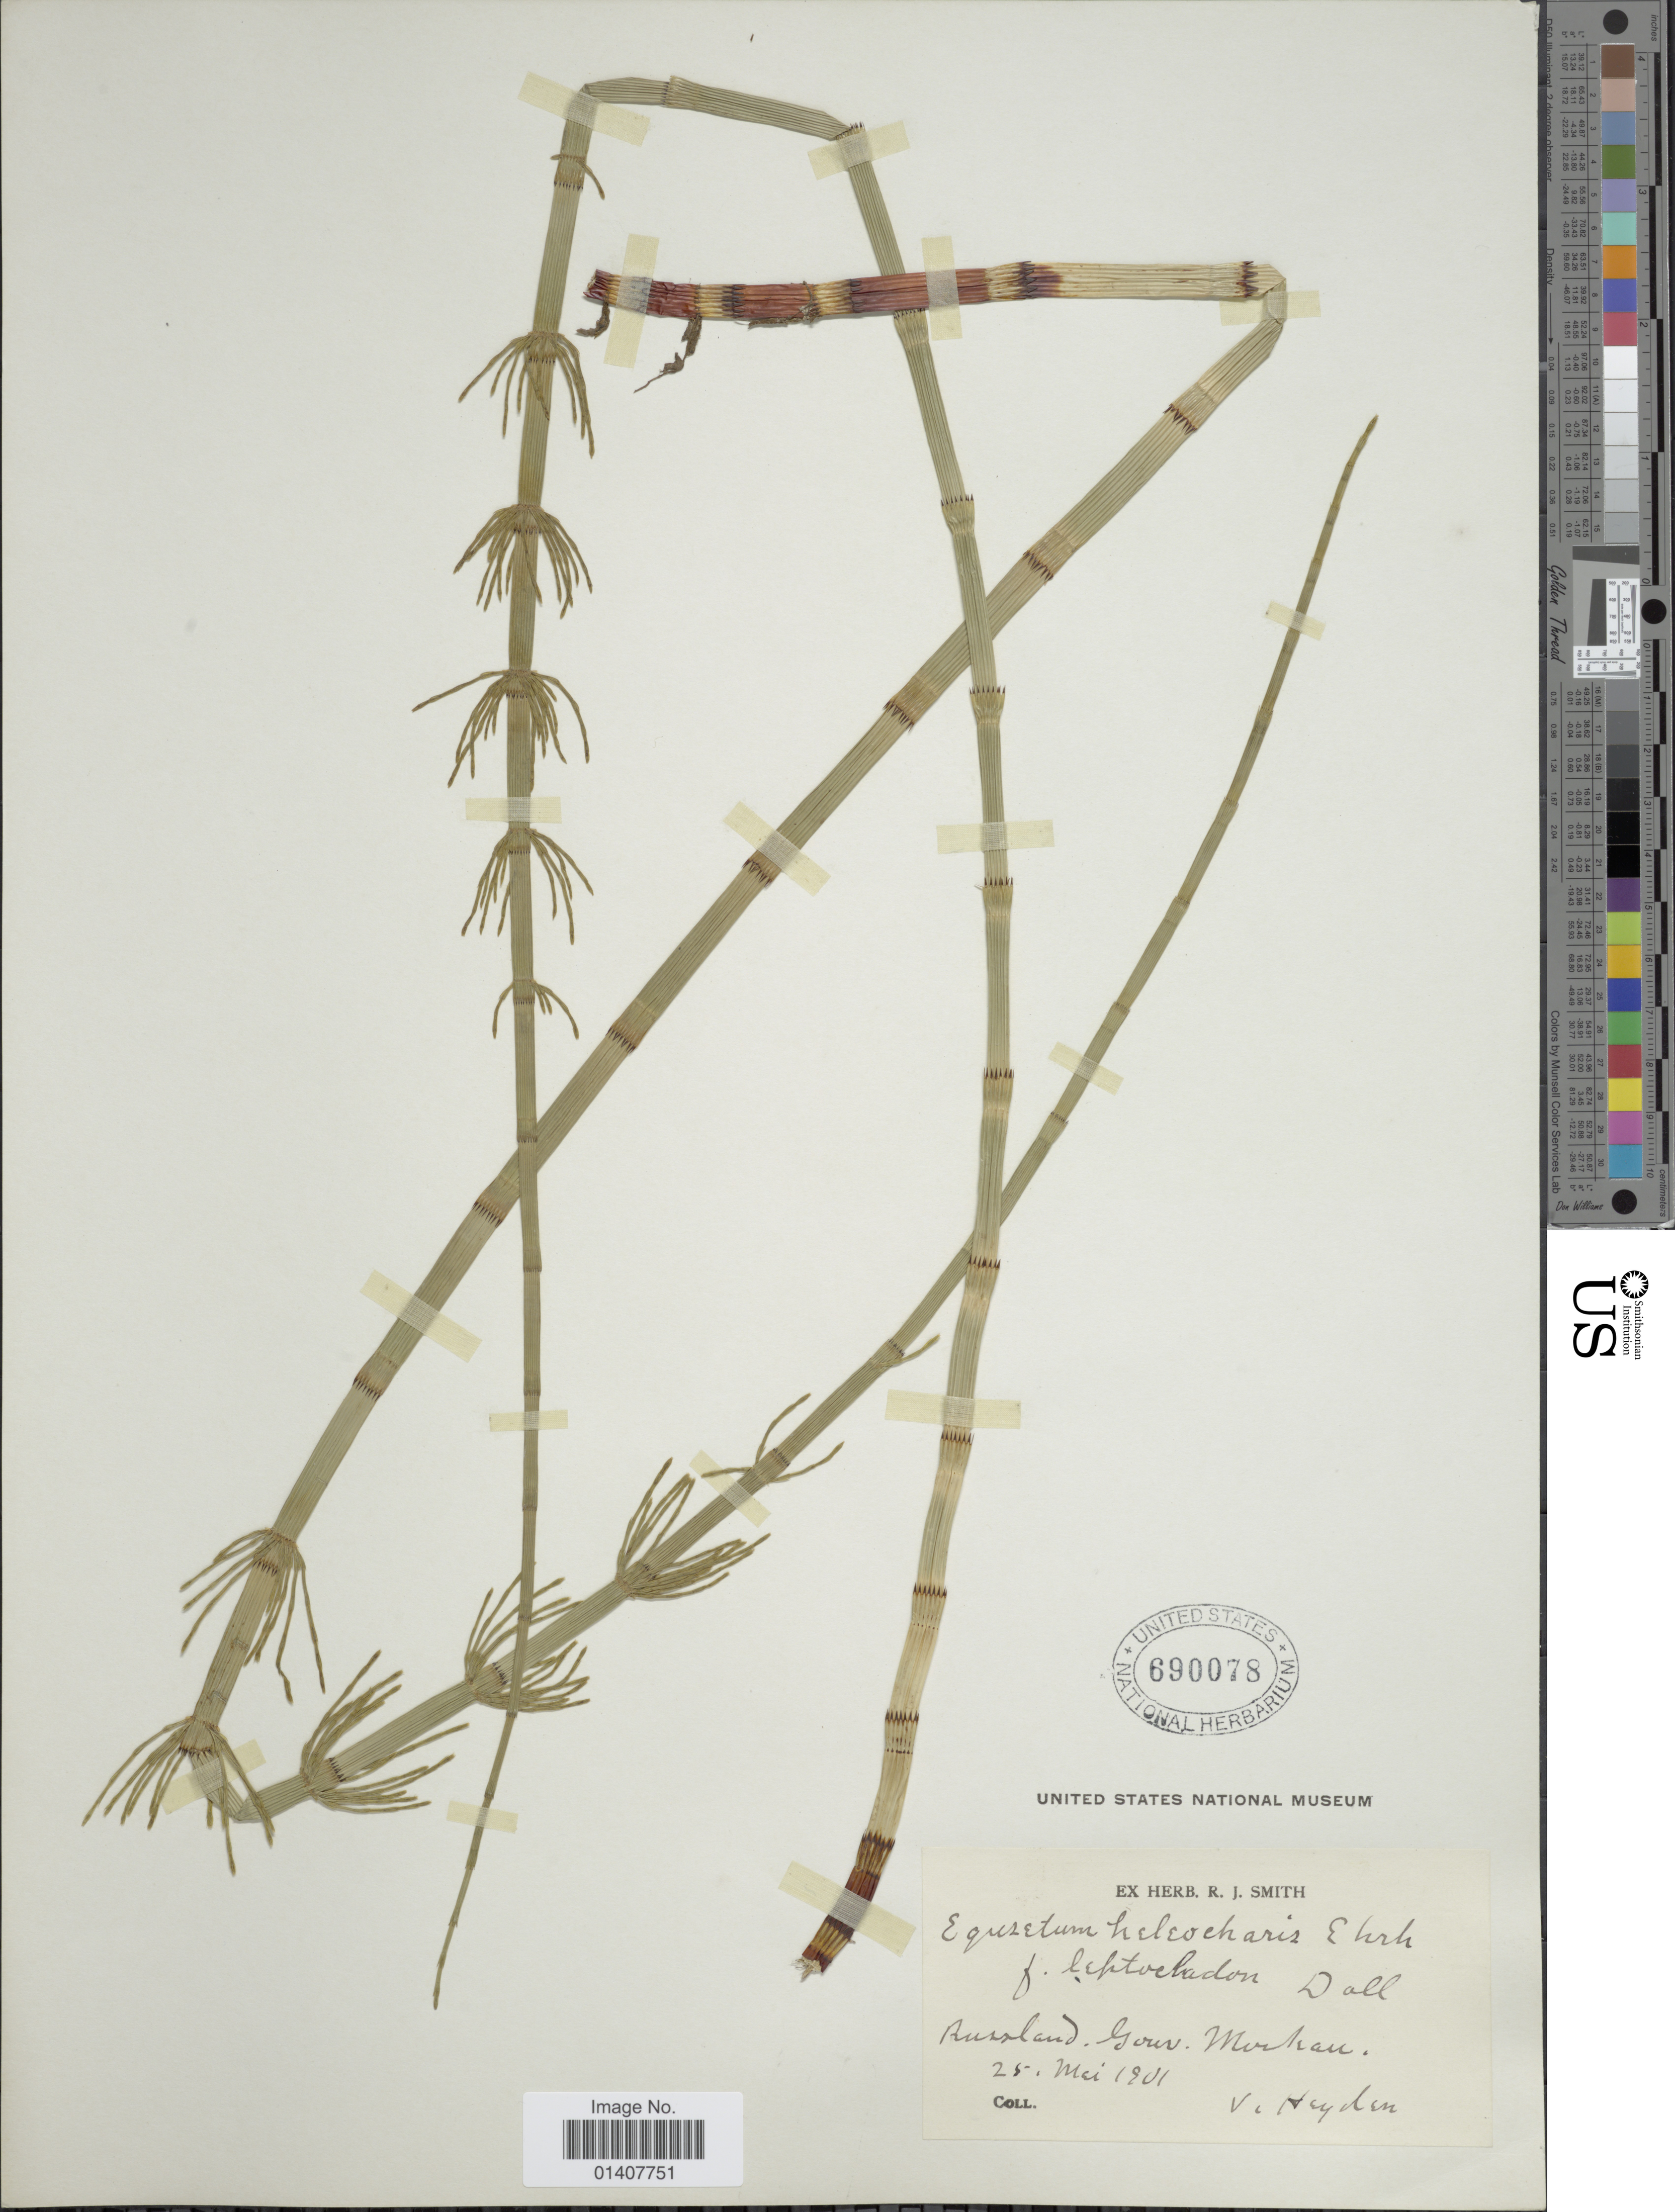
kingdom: Plantae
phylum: Tracheophyta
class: Polypodiopsida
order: Equisetales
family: Equisetaceae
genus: Equisetum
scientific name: Equisetum fluviatile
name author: L.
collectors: V. Heyden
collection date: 1901-05-25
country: Russian Federation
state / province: Moscow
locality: Russland Gour. Moskau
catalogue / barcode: US 690078